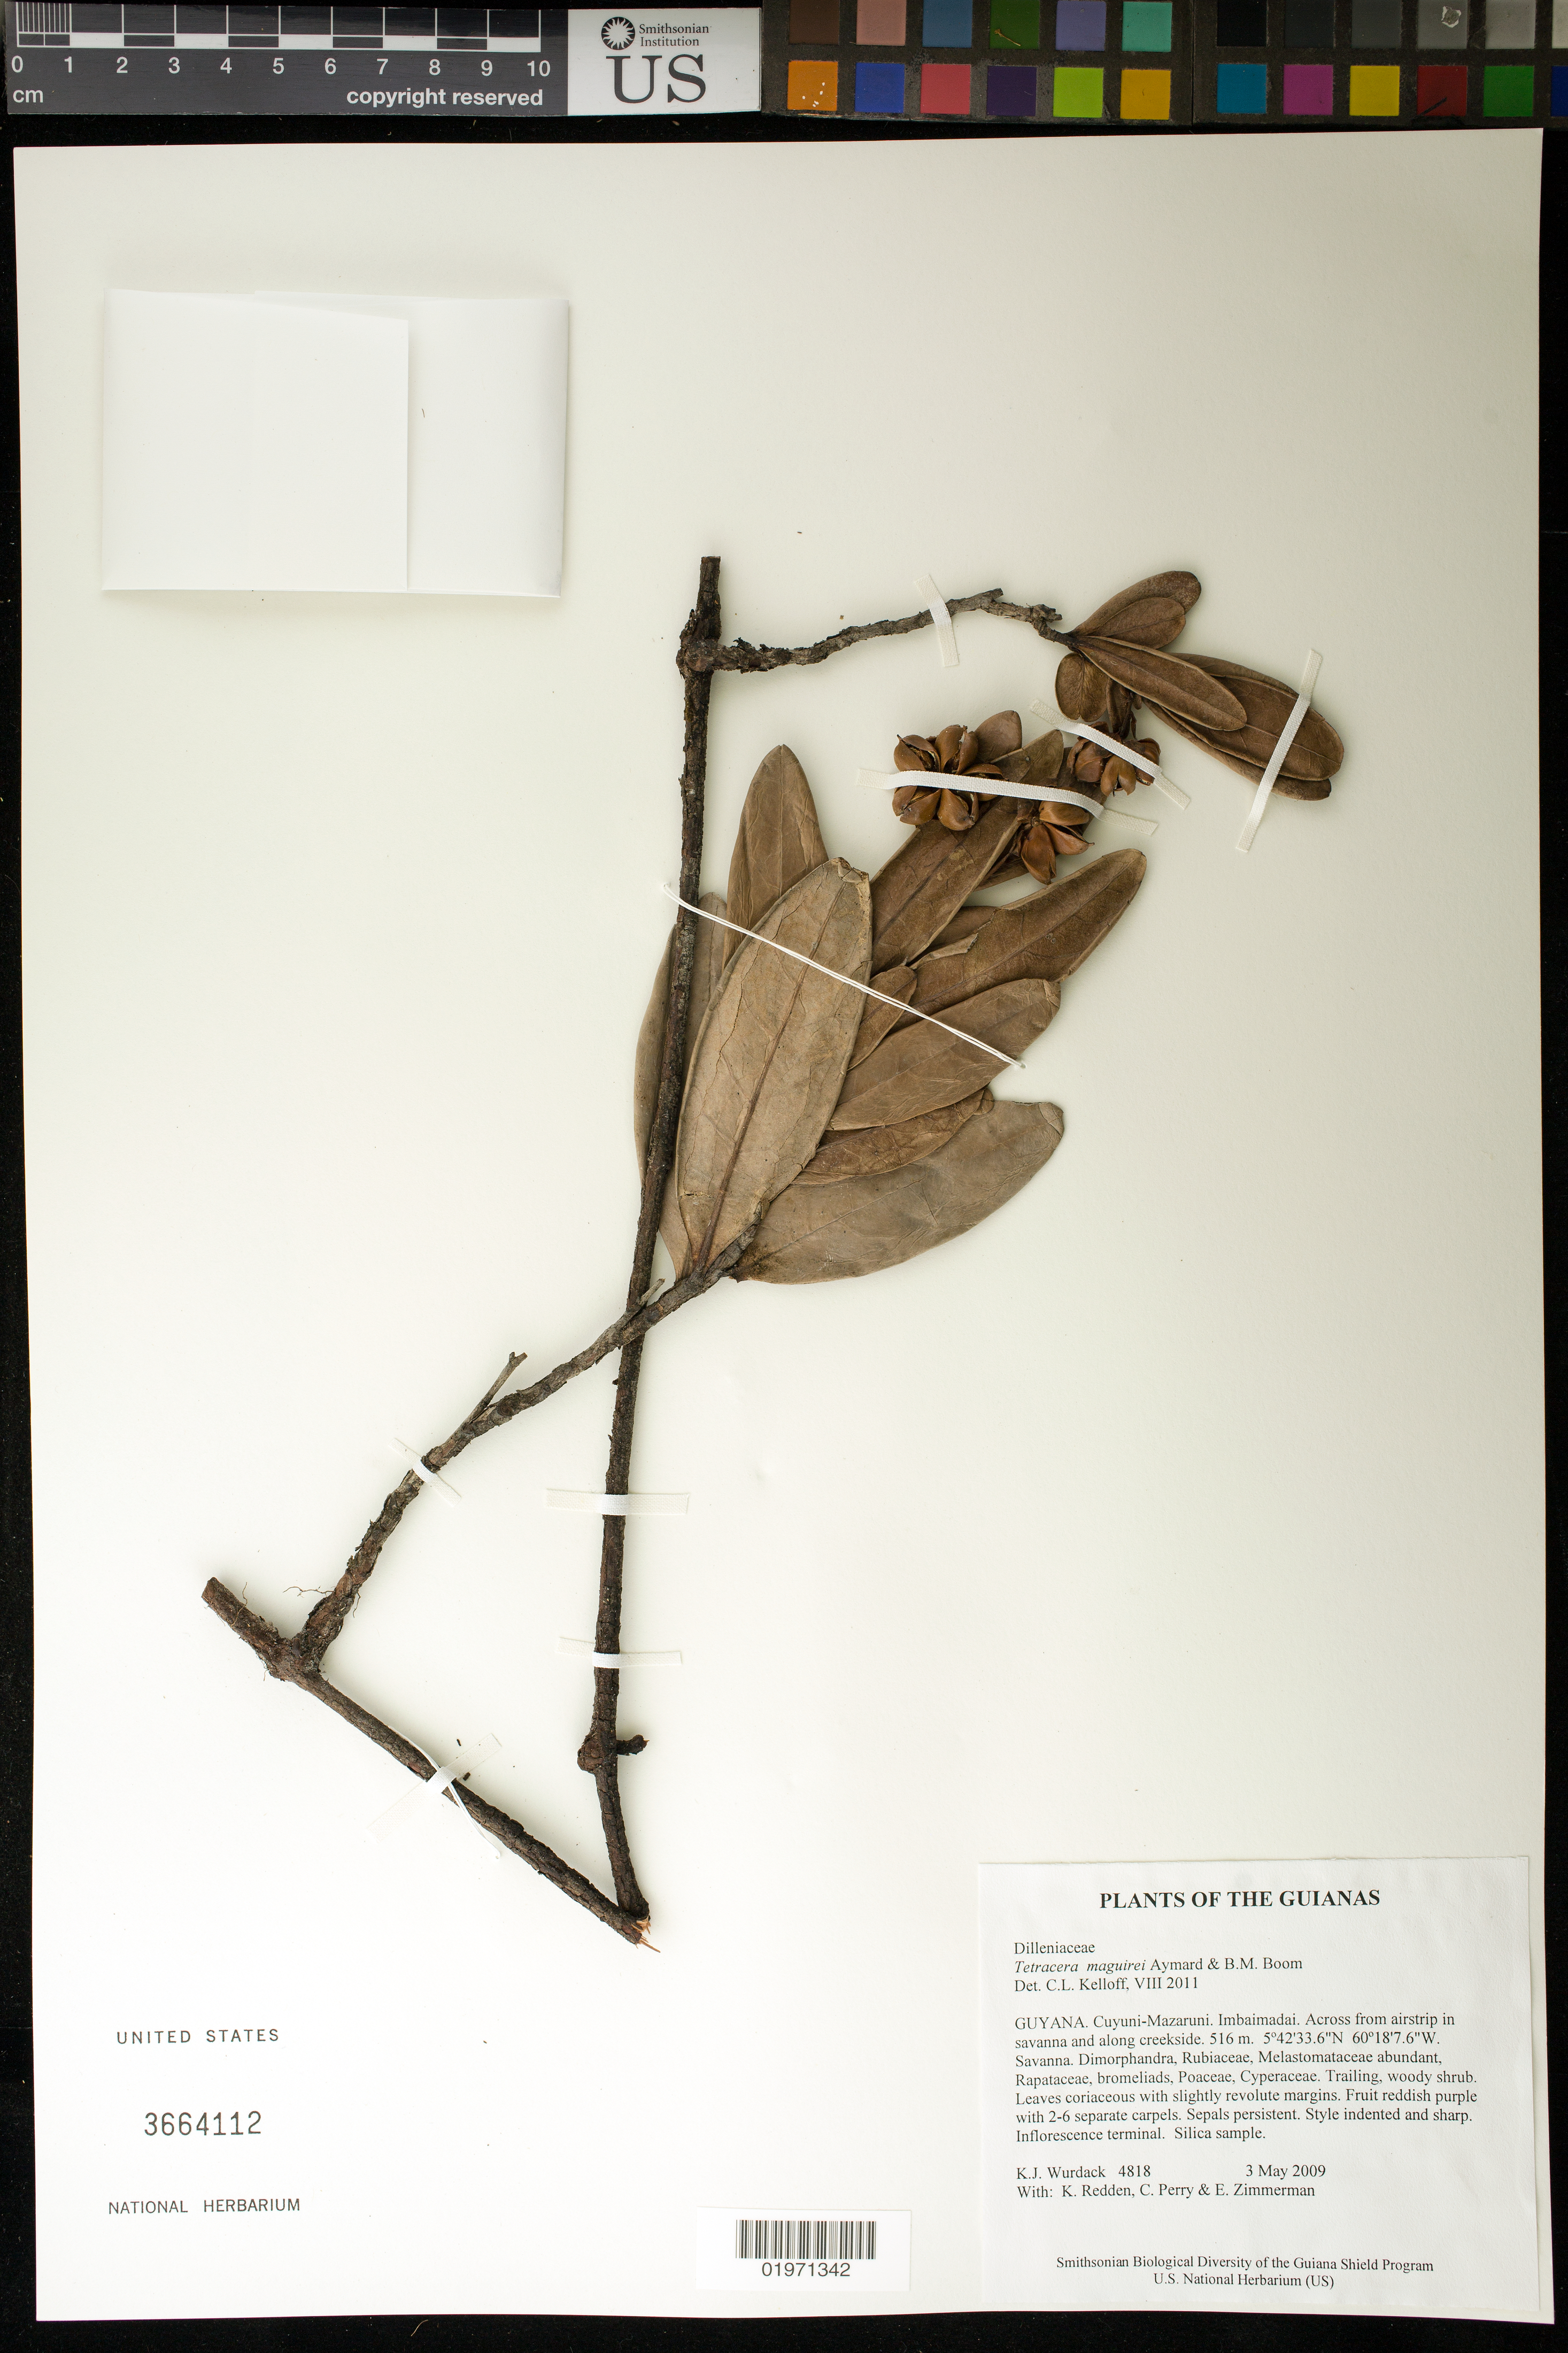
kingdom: Plantae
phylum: Tracheophyta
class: Magnoliopsida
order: Dilleniales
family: Dilleniaceae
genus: Tetracera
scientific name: Tetracera maguirei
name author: Aymard & B.M. Boom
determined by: Kelloff, Carol L., (US), Smithsonian Institution - National Museum of Natural History (UNITED STATES)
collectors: K. Wurdack, K. M. Redden, C. Perry & E. Zimmerman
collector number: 4818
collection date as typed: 3 May 2009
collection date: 2009-05-03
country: Guyana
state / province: Cuyuni-Mazaruni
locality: Imbaimadai. Across from airstrip in savanna and along creekside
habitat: Savanna. Dimorphandra, Rubiaceae, Melastomataceae abundant, Rapataceae, bromeliads, Poaceae, Cyperaceae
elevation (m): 516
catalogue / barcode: US 3664112